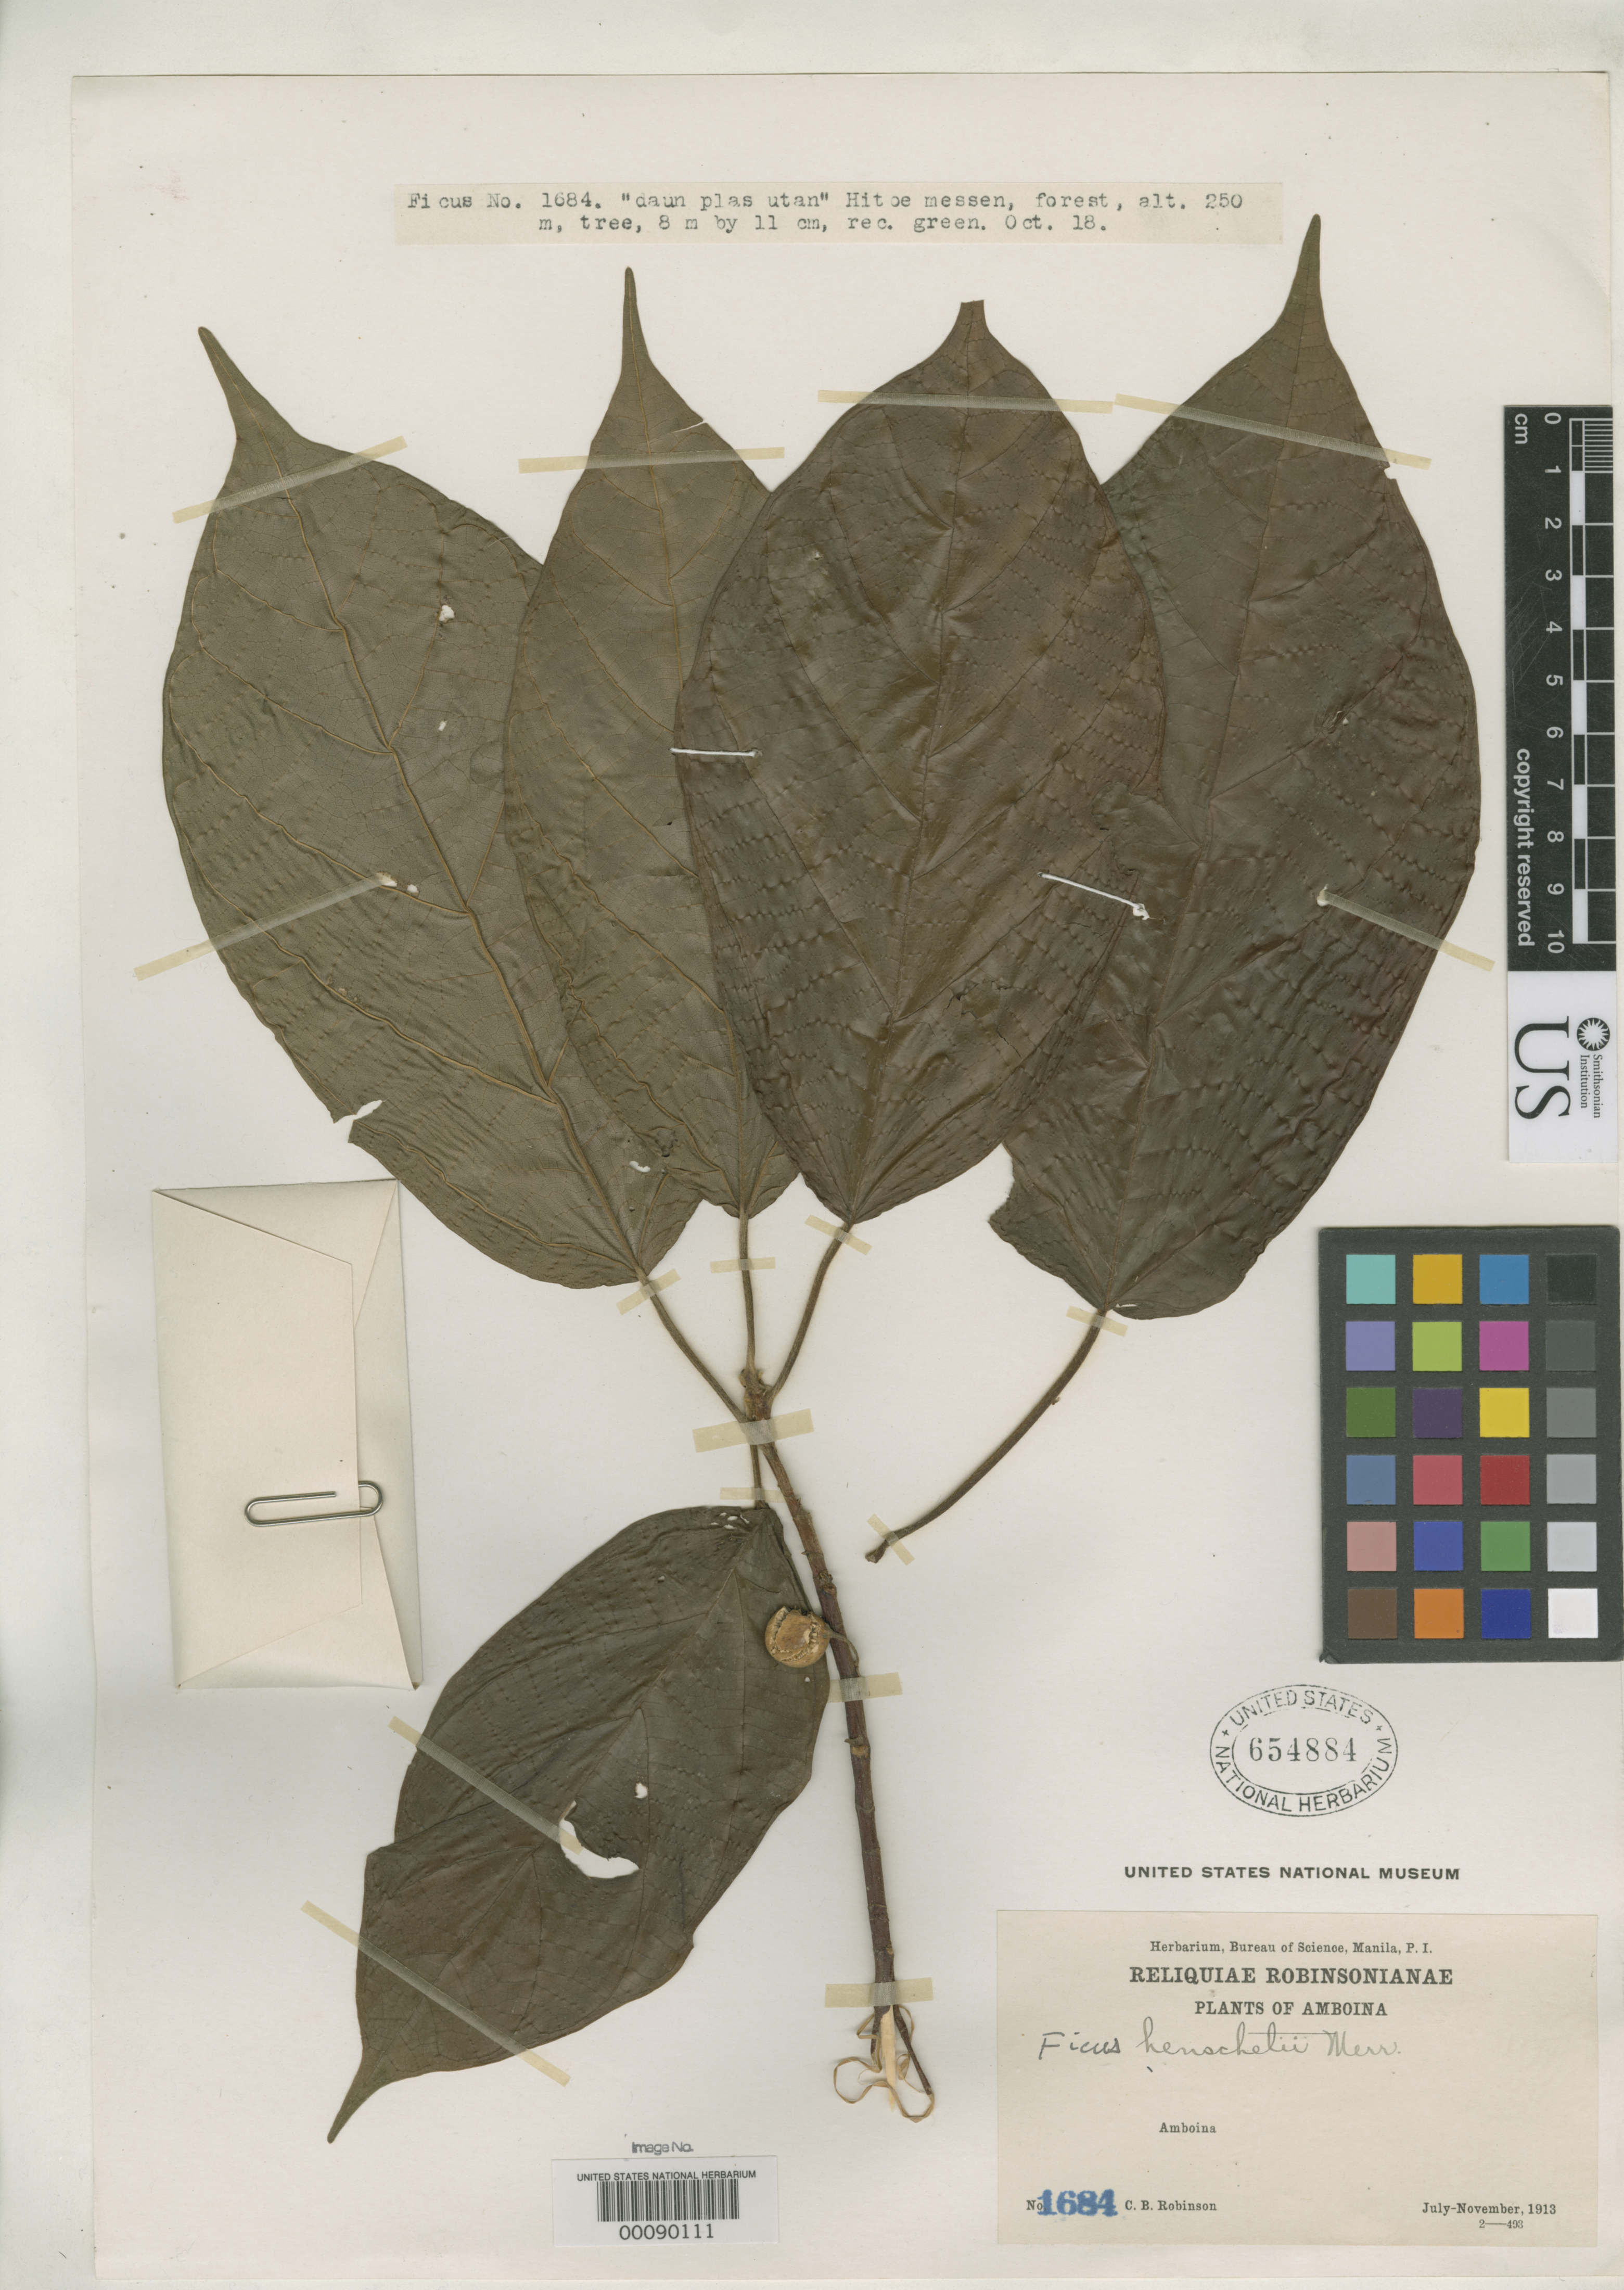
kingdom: Plantae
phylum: Tracheophyta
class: Magnoliopsida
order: Rosales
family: Moraceae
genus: Ficus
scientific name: Ficus henschelii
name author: Merr.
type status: Isotype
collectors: C. Robinson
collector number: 1684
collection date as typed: Jul 1913 to -- Nov 1913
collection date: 1913-07/1913-11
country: Indonesia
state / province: Maluku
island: Amboina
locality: Maluku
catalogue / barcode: US 654884